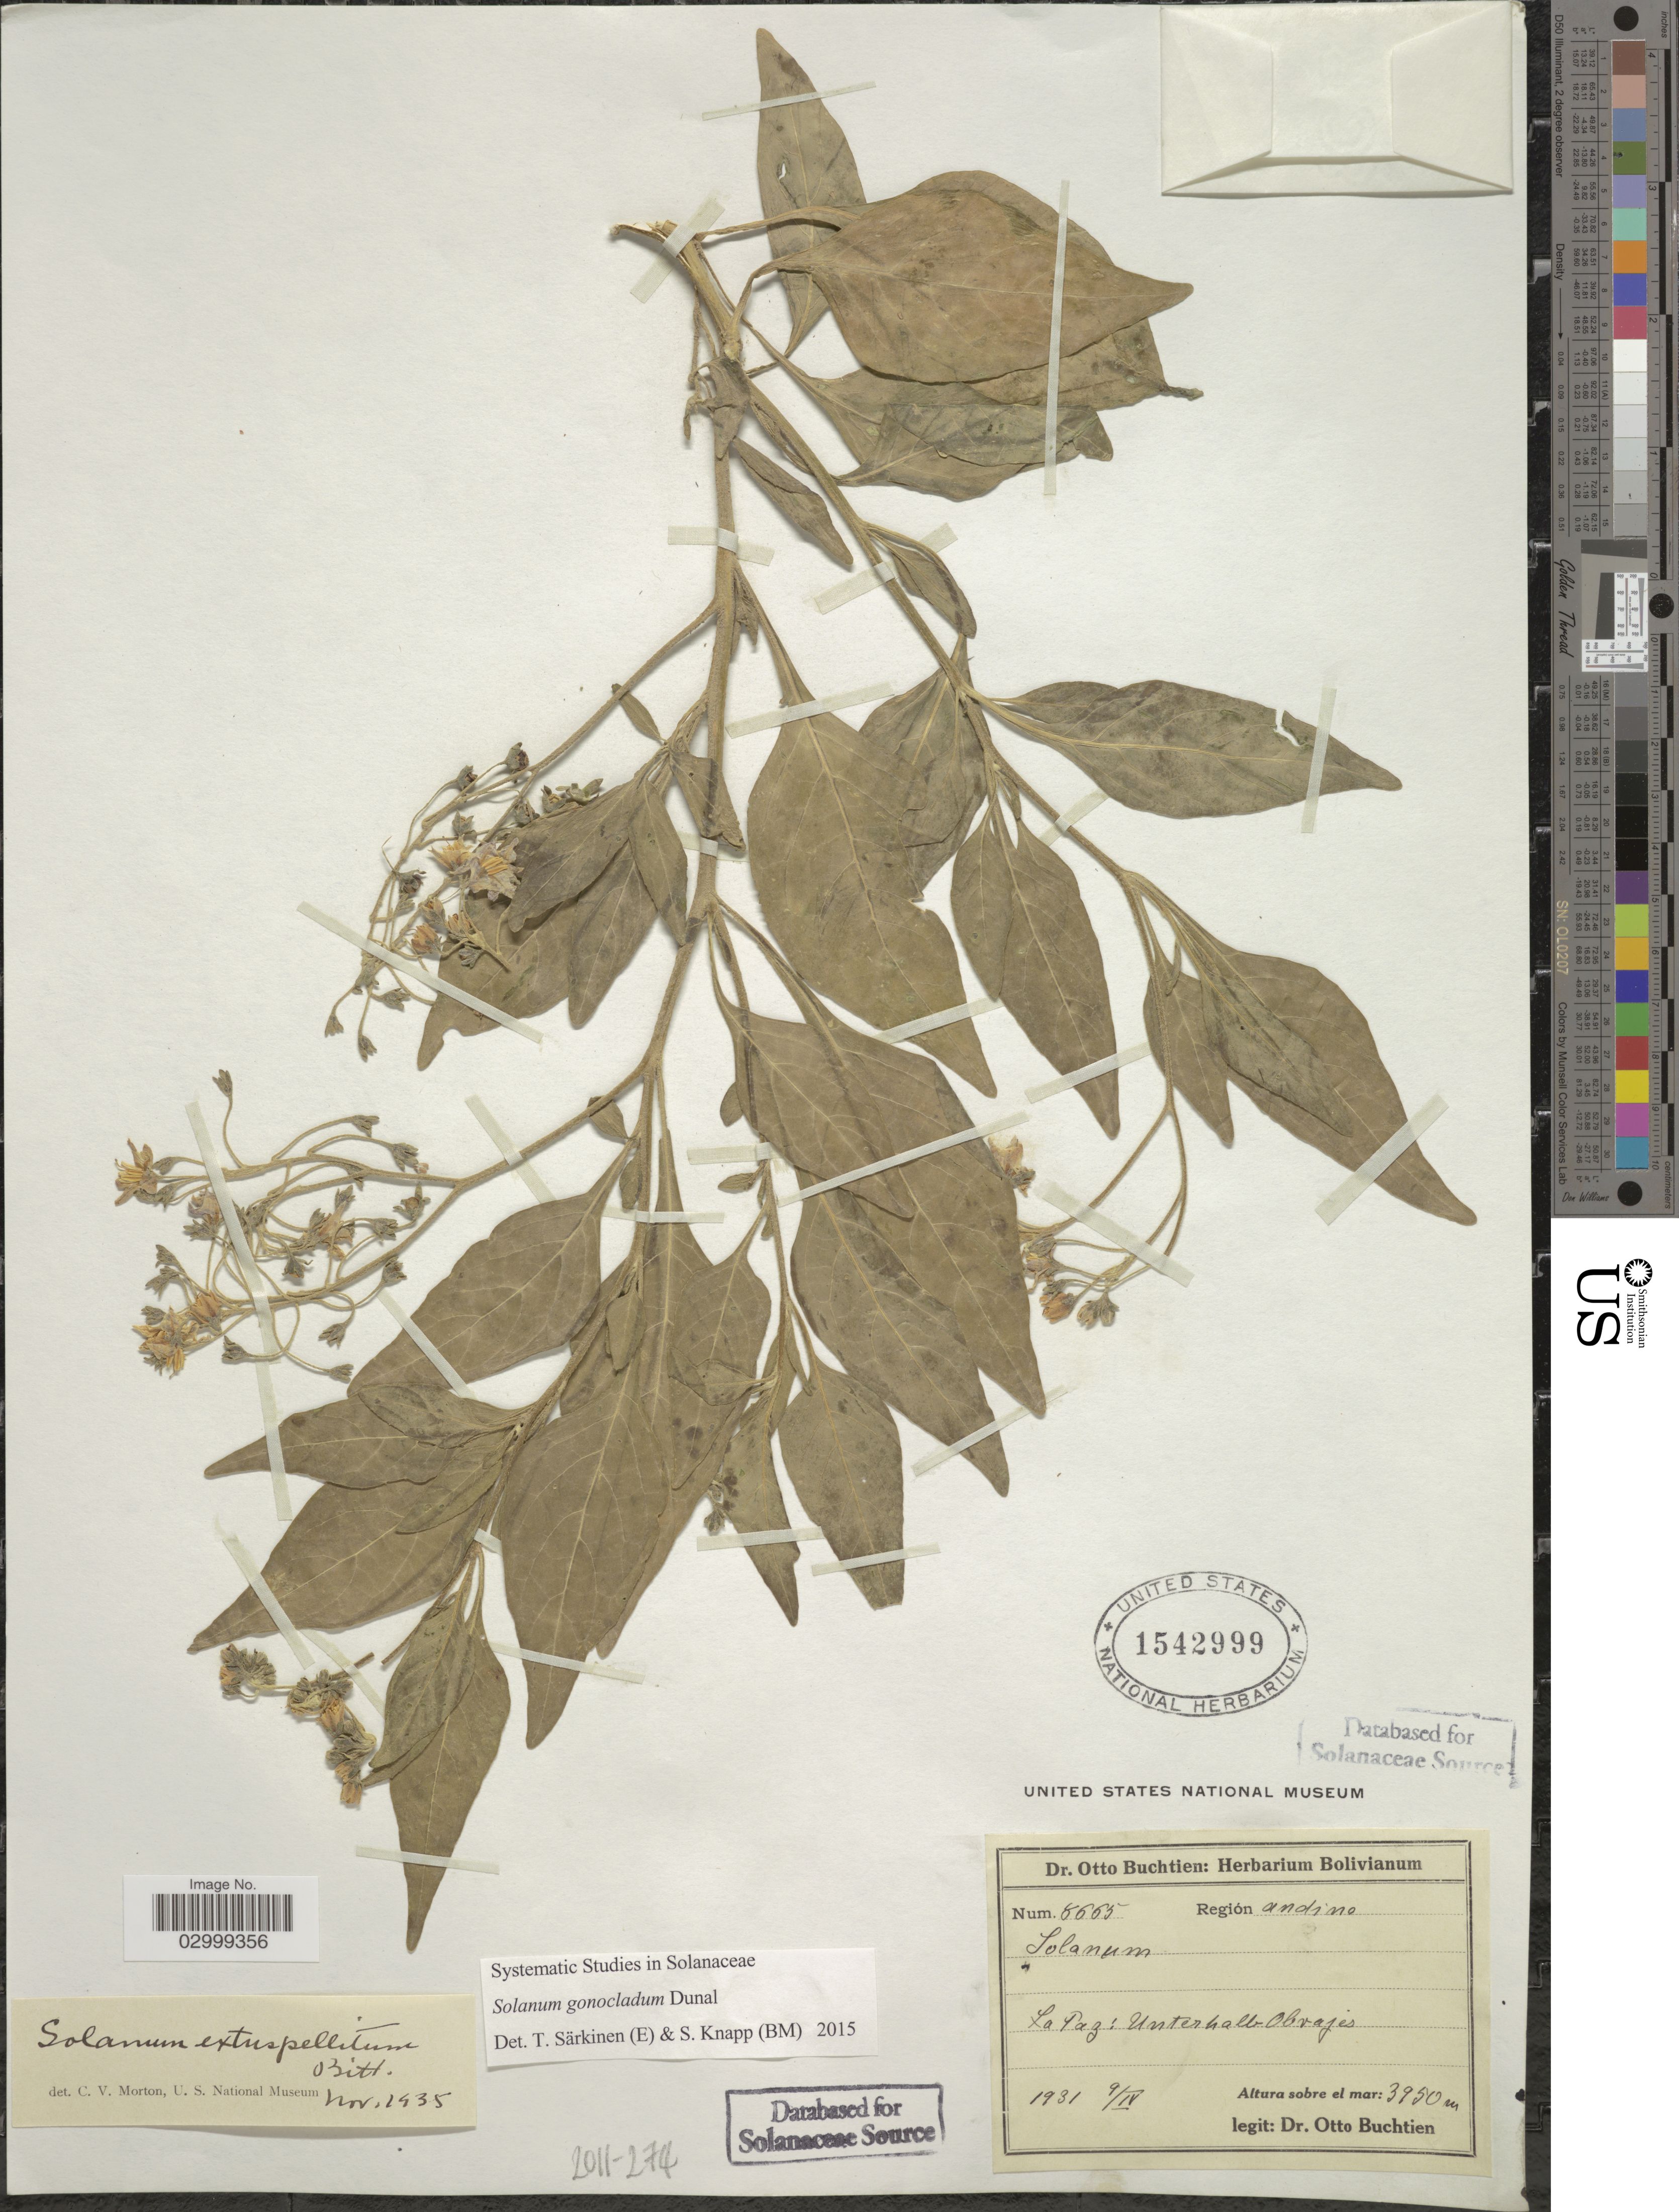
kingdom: Plantae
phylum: Tracheophyta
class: Magnoliopsida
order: Solanales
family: Solanaceae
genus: Solanum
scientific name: Solanum gonocladum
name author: Dunal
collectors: O. Buchtien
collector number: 8665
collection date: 1931-04-09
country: Bolivia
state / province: La Paz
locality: Unterhalb Obrajes, Región andina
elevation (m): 3950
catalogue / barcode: US 1542999